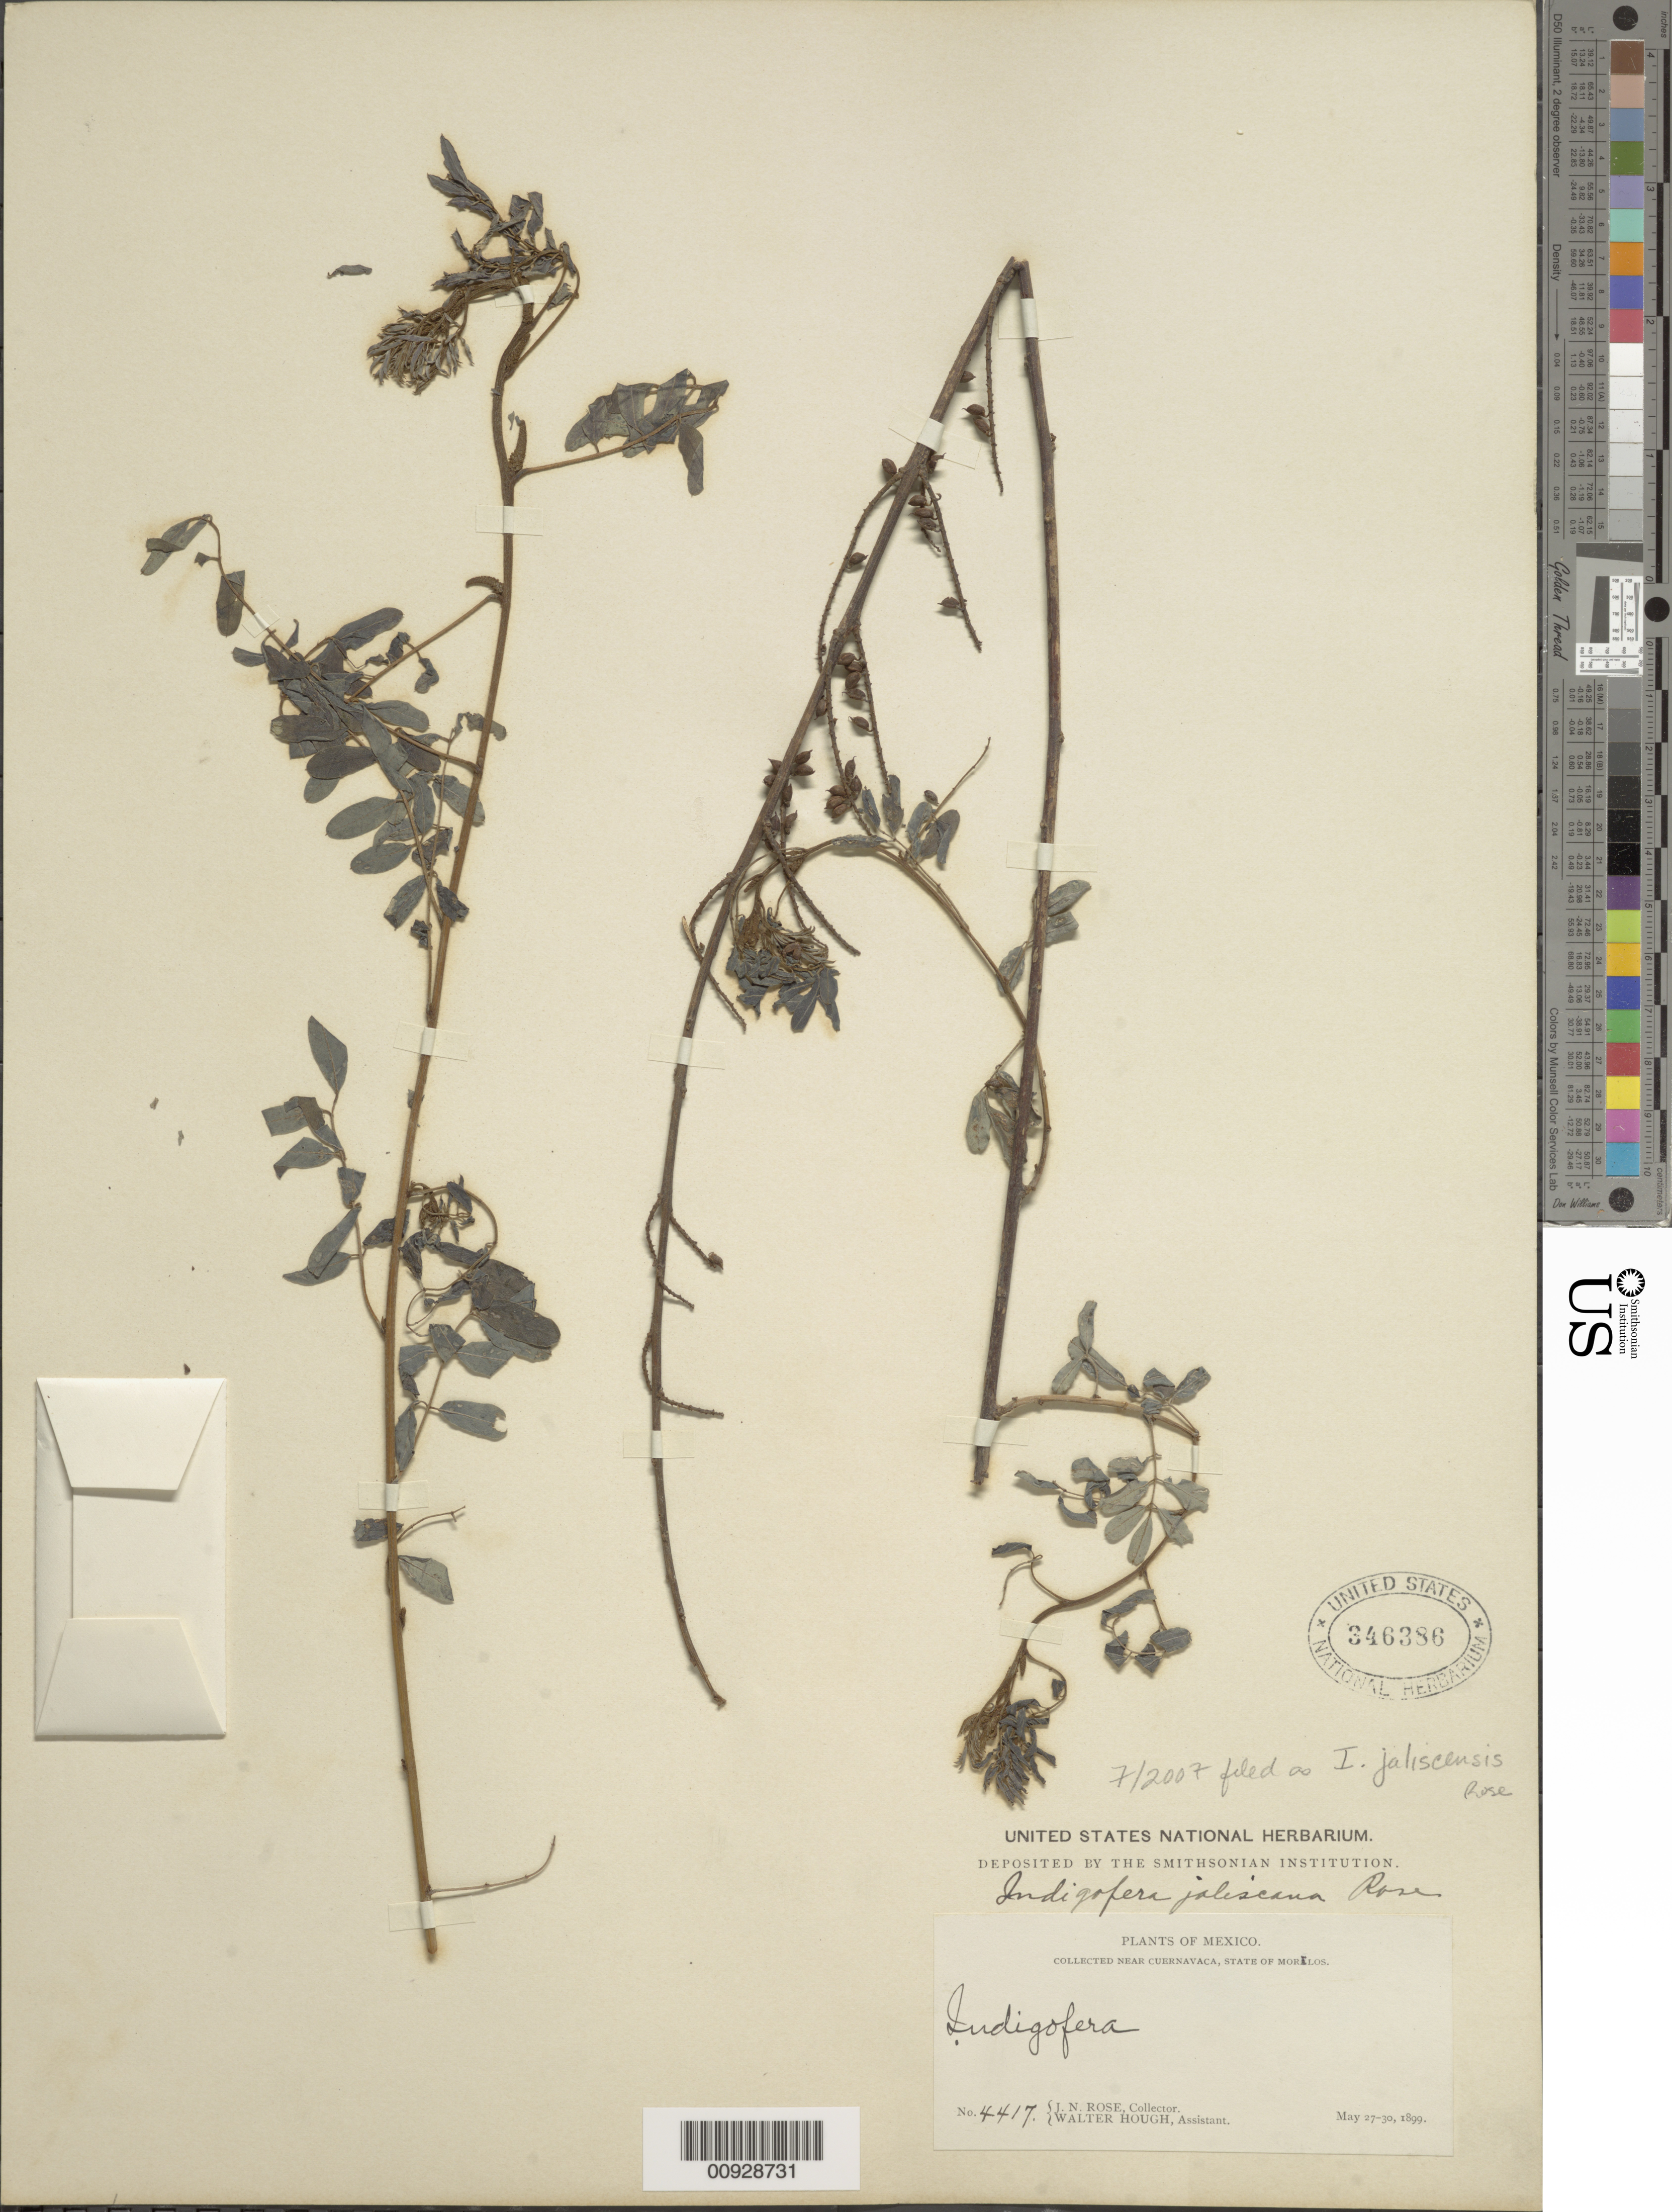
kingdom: Plantae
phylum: Tracheophyta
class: Magnoliopsida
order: Fabales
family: Fabaceae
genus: Indigofera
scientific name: Indigofera jaliscensis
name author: Rose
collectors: J. N. Rose & W. Hough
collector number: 4417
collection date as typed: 27 May 1899 to 30 May 1899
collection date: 1899-05-27/1899-05-30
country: Mexico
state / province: Morelos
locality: Near Cuernavaca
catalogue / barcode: US 346386